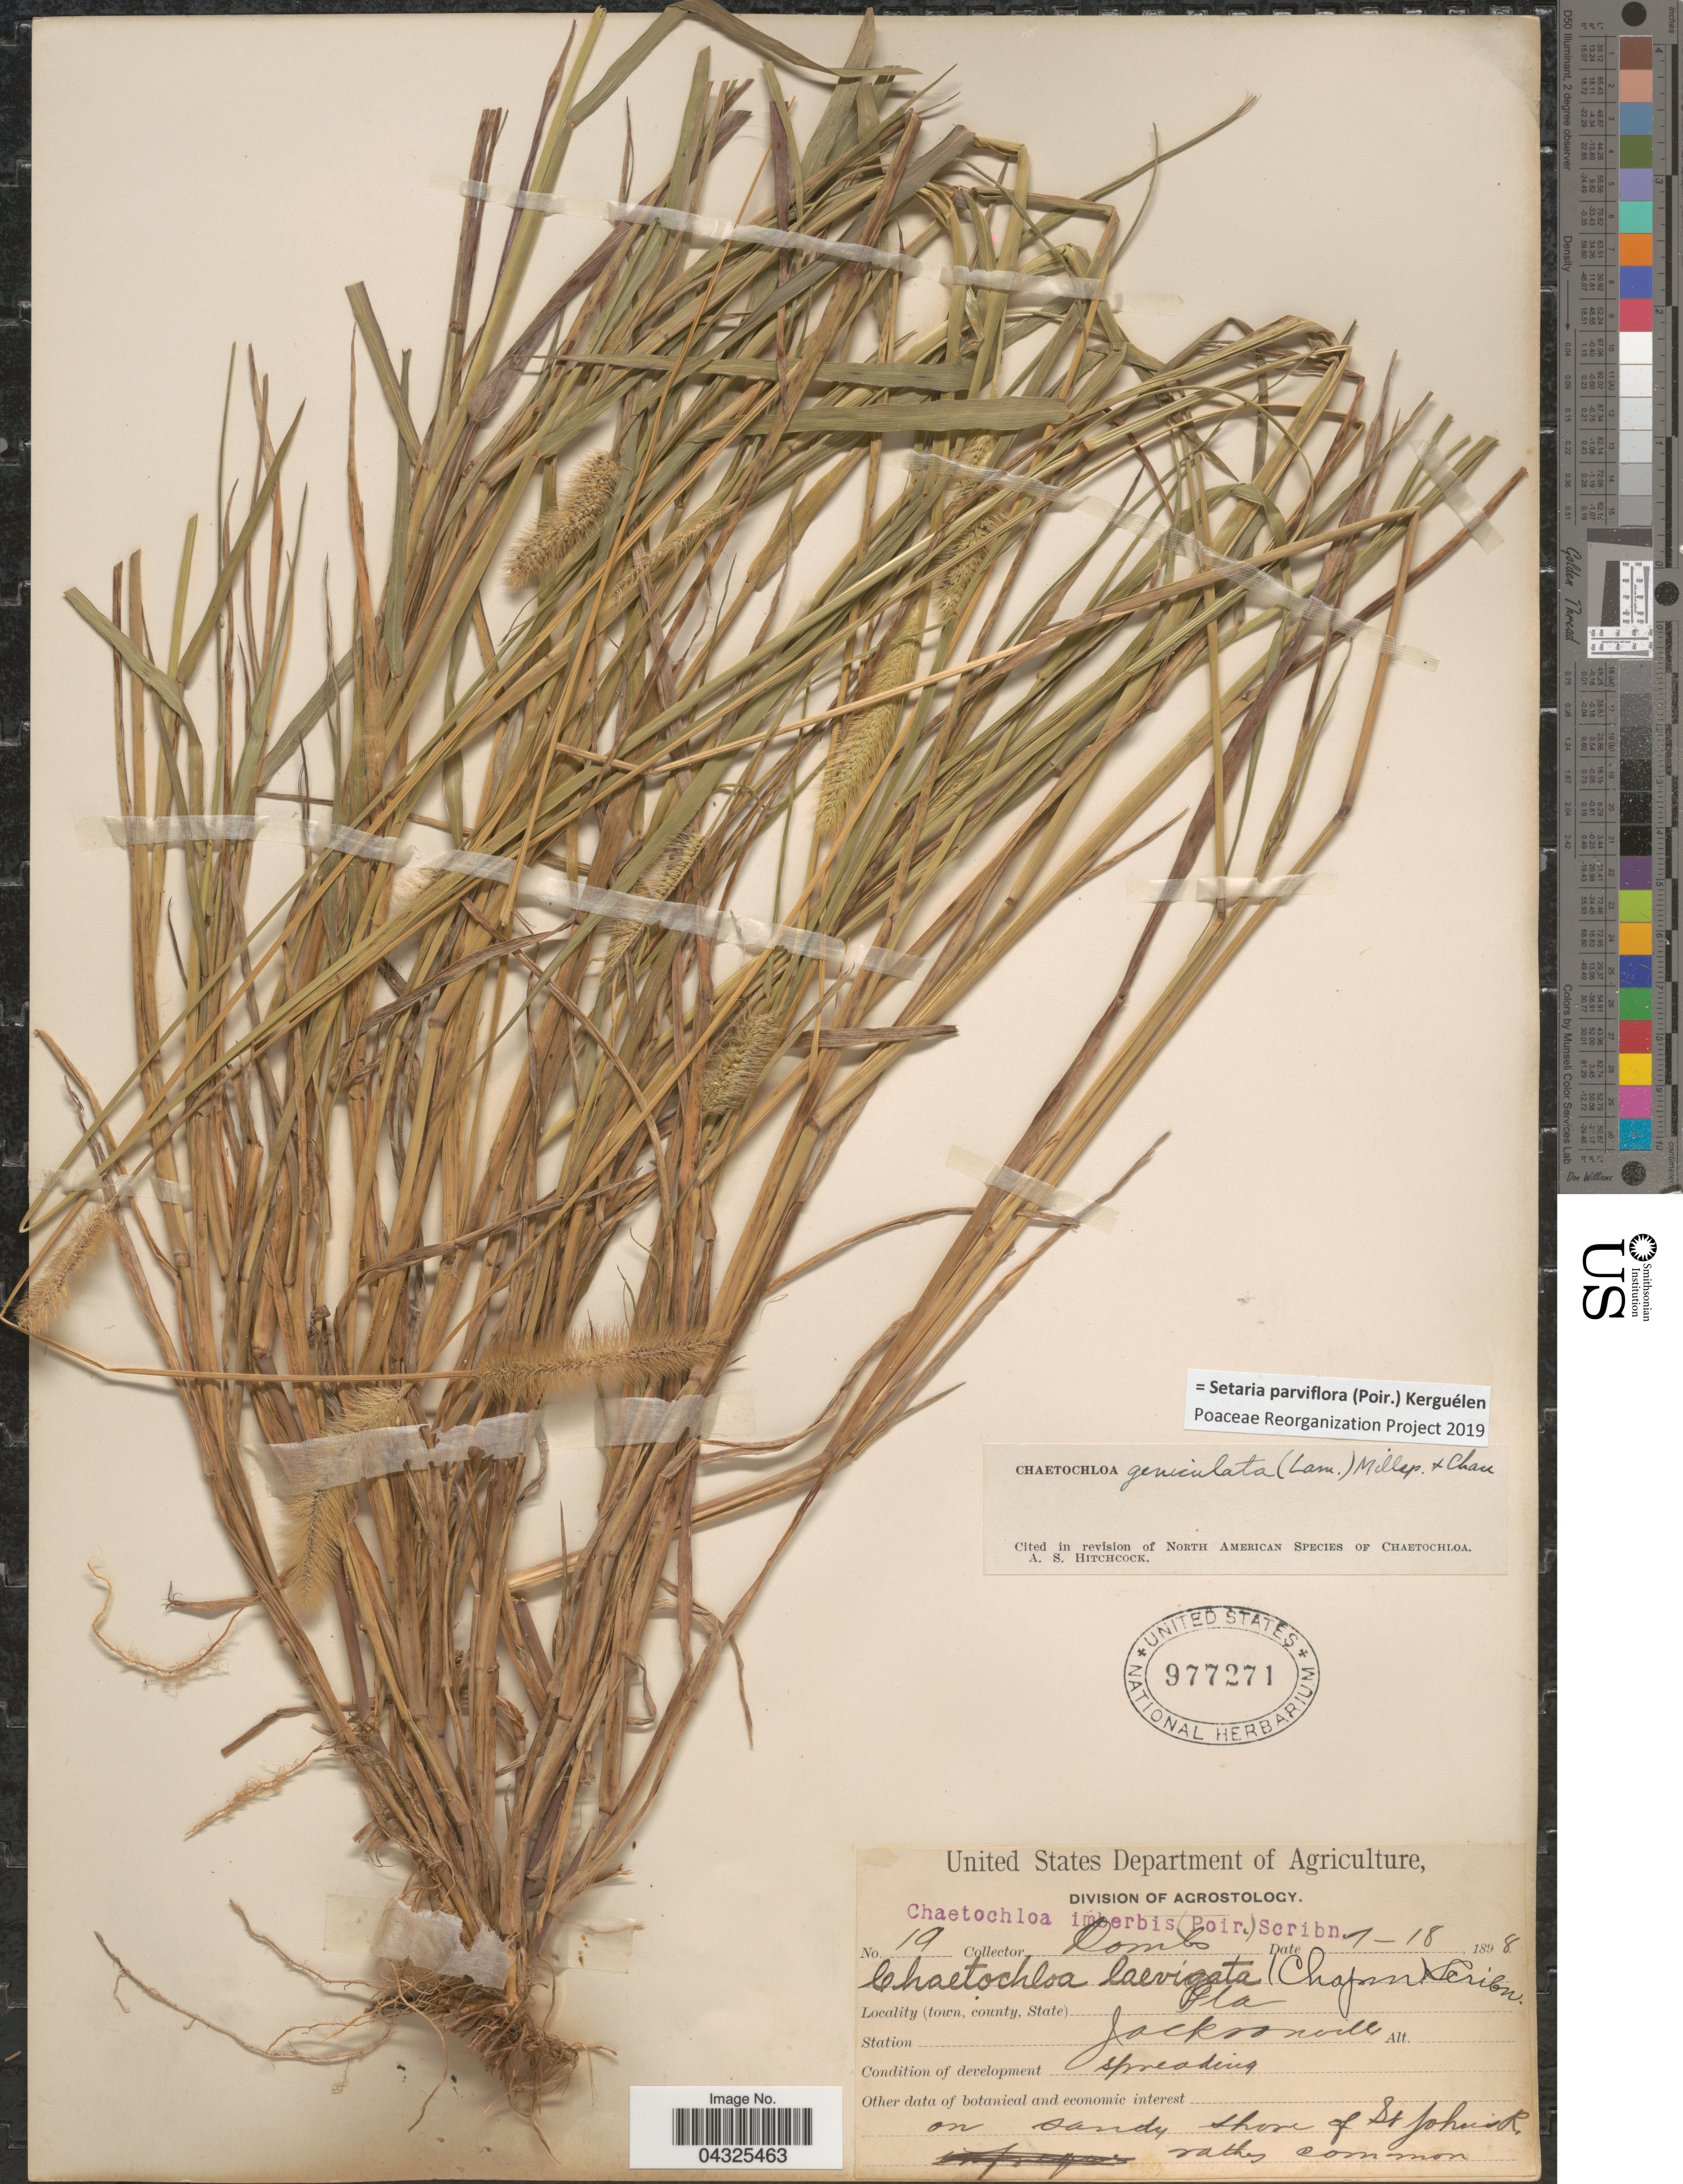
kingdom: Plantae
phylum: Tracheophyta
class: Liliopsida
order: Poales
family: Poaceae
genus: Setaria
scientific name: Setaria parviflora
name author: (Poir.) Kerguélen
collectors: -. Combs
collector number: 19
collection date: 1898-07-18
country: United States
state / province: Florida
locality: Station Jacksonville. On sandy shore of St. John's R.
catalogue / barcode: US 977271